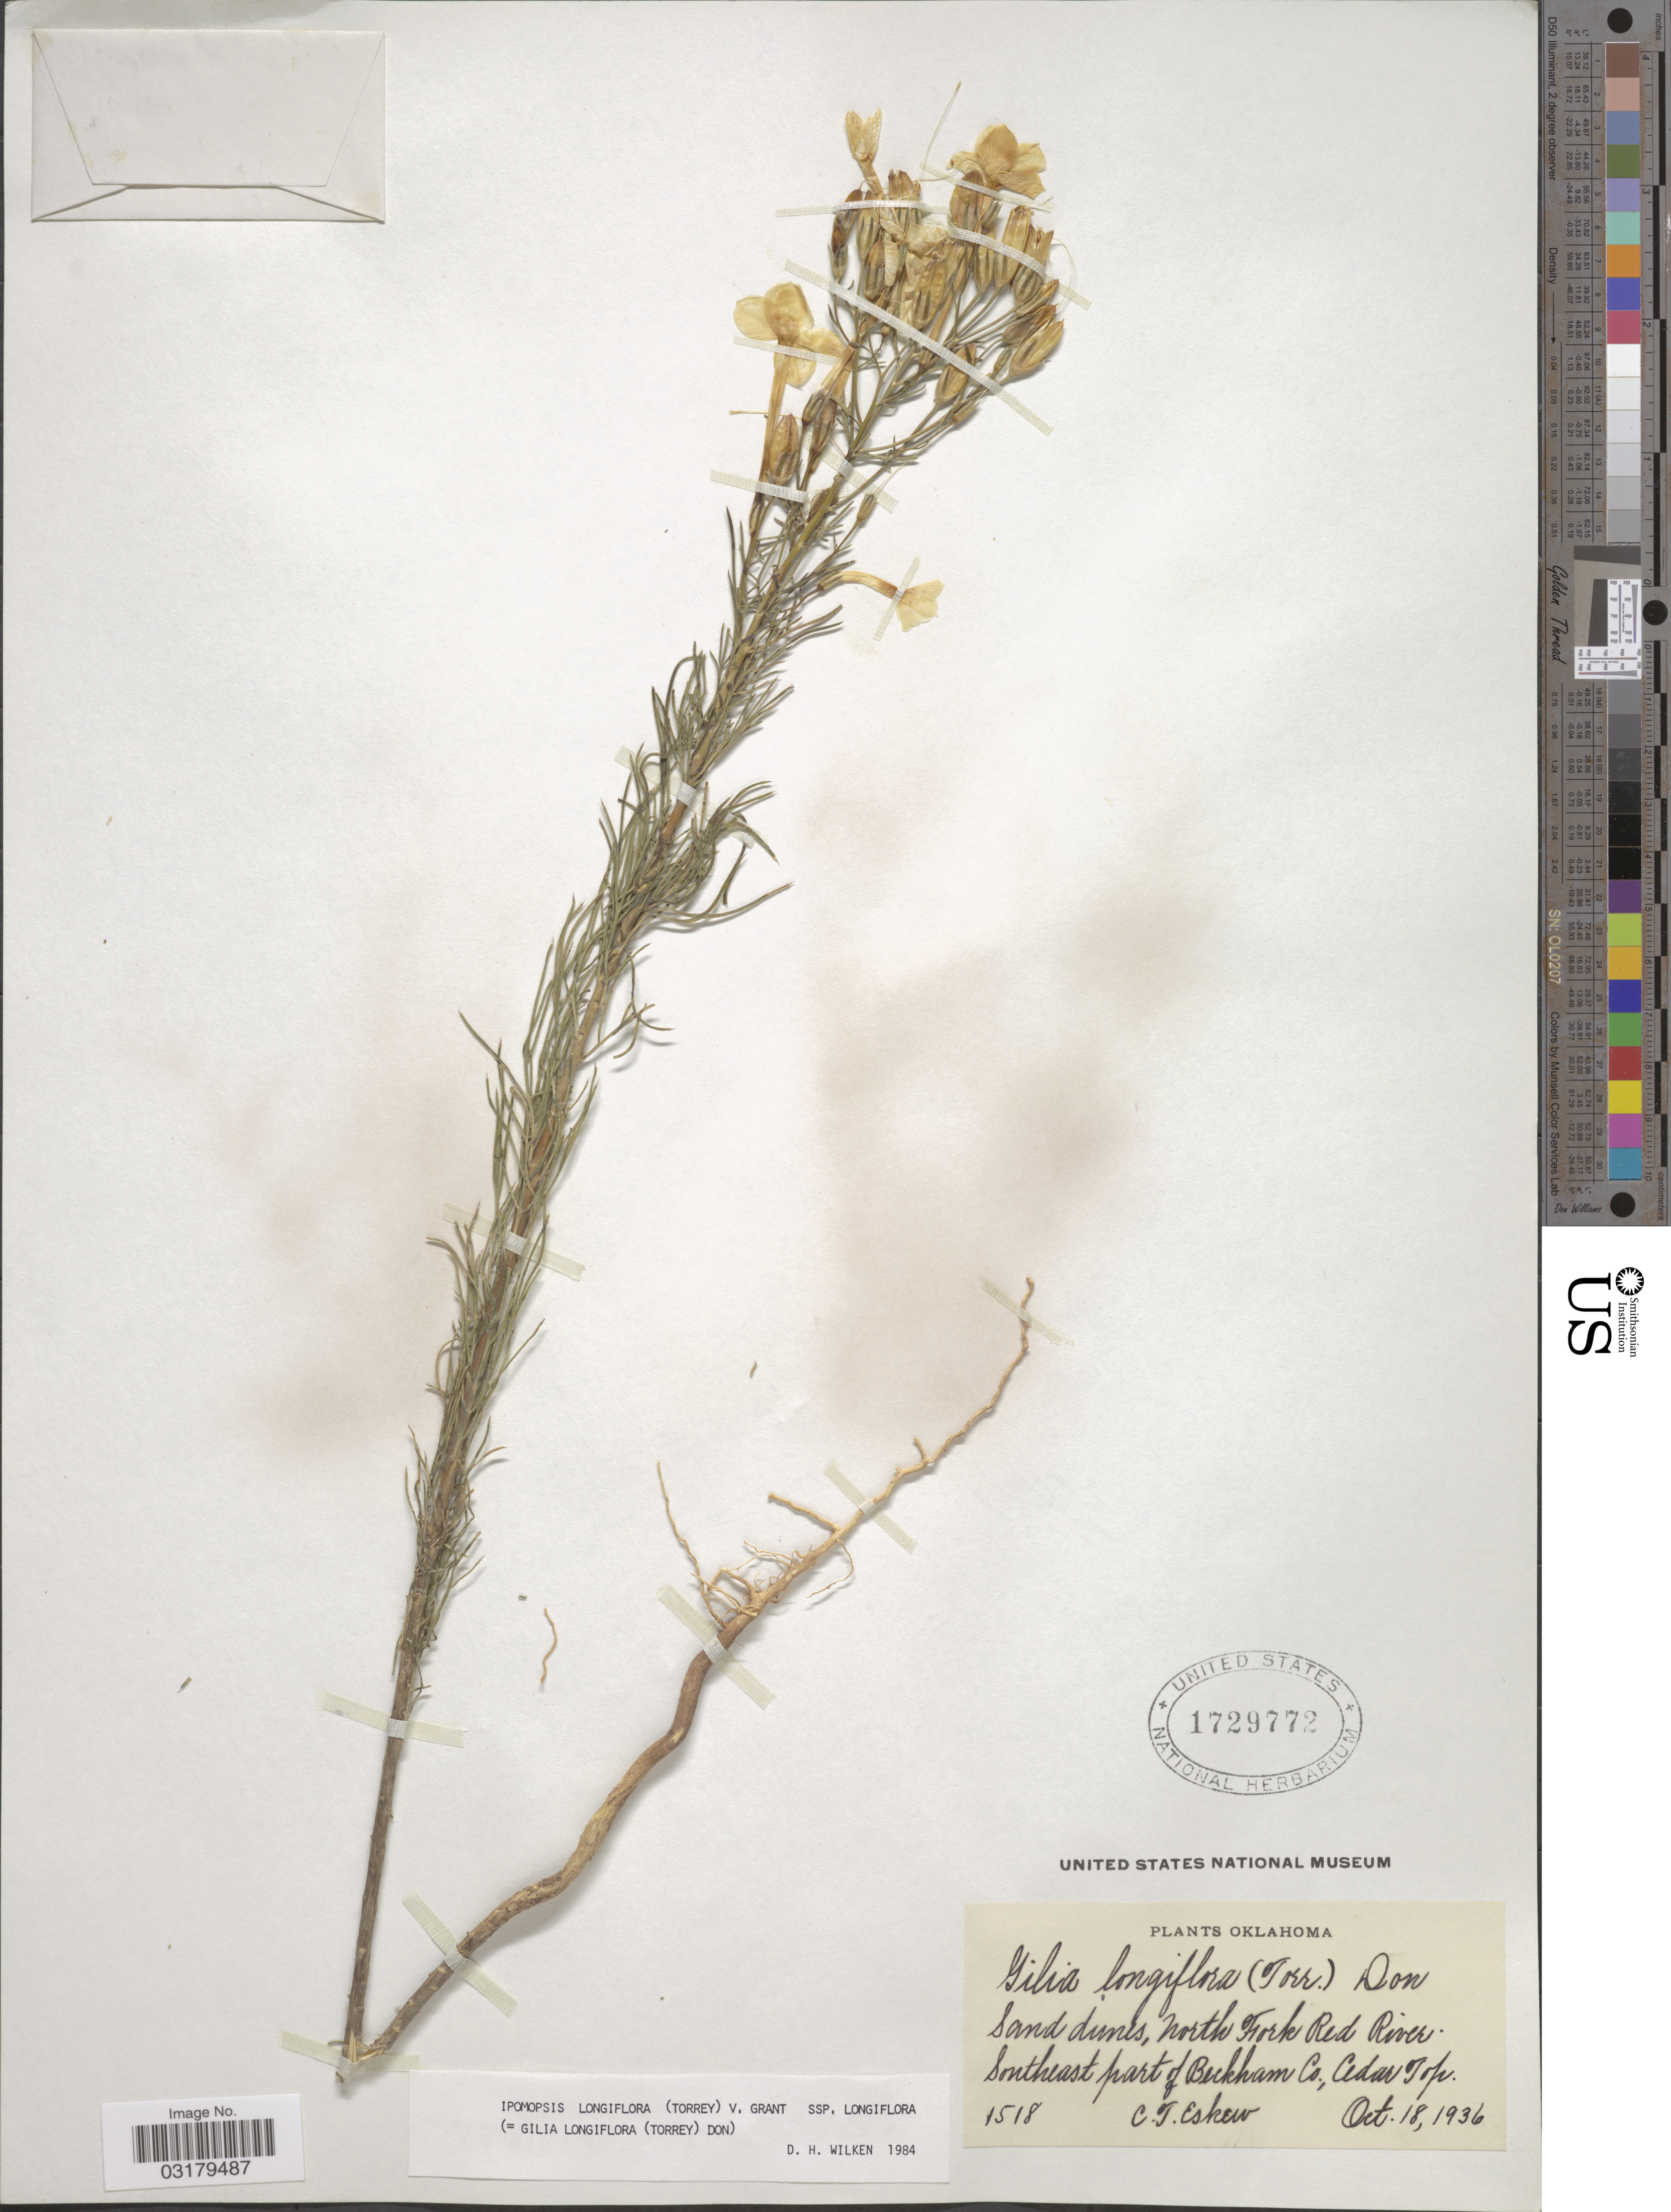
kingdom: Plantae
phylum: Tracheophyta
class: Magnoliopsida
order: Ericales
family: Polemoniaceae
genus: Ipomopsis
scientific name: Ipomopsis longiflora subsp. longiflora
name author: (Torr.) V.E. Grant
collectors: C. Eskew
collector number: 1518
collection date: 1936-10-18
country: United States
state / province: Oklahoma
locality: Sand dunes, North Fork Red River. Southeast part of Beckham Co., Cedar Top.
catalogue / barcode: US 1729772